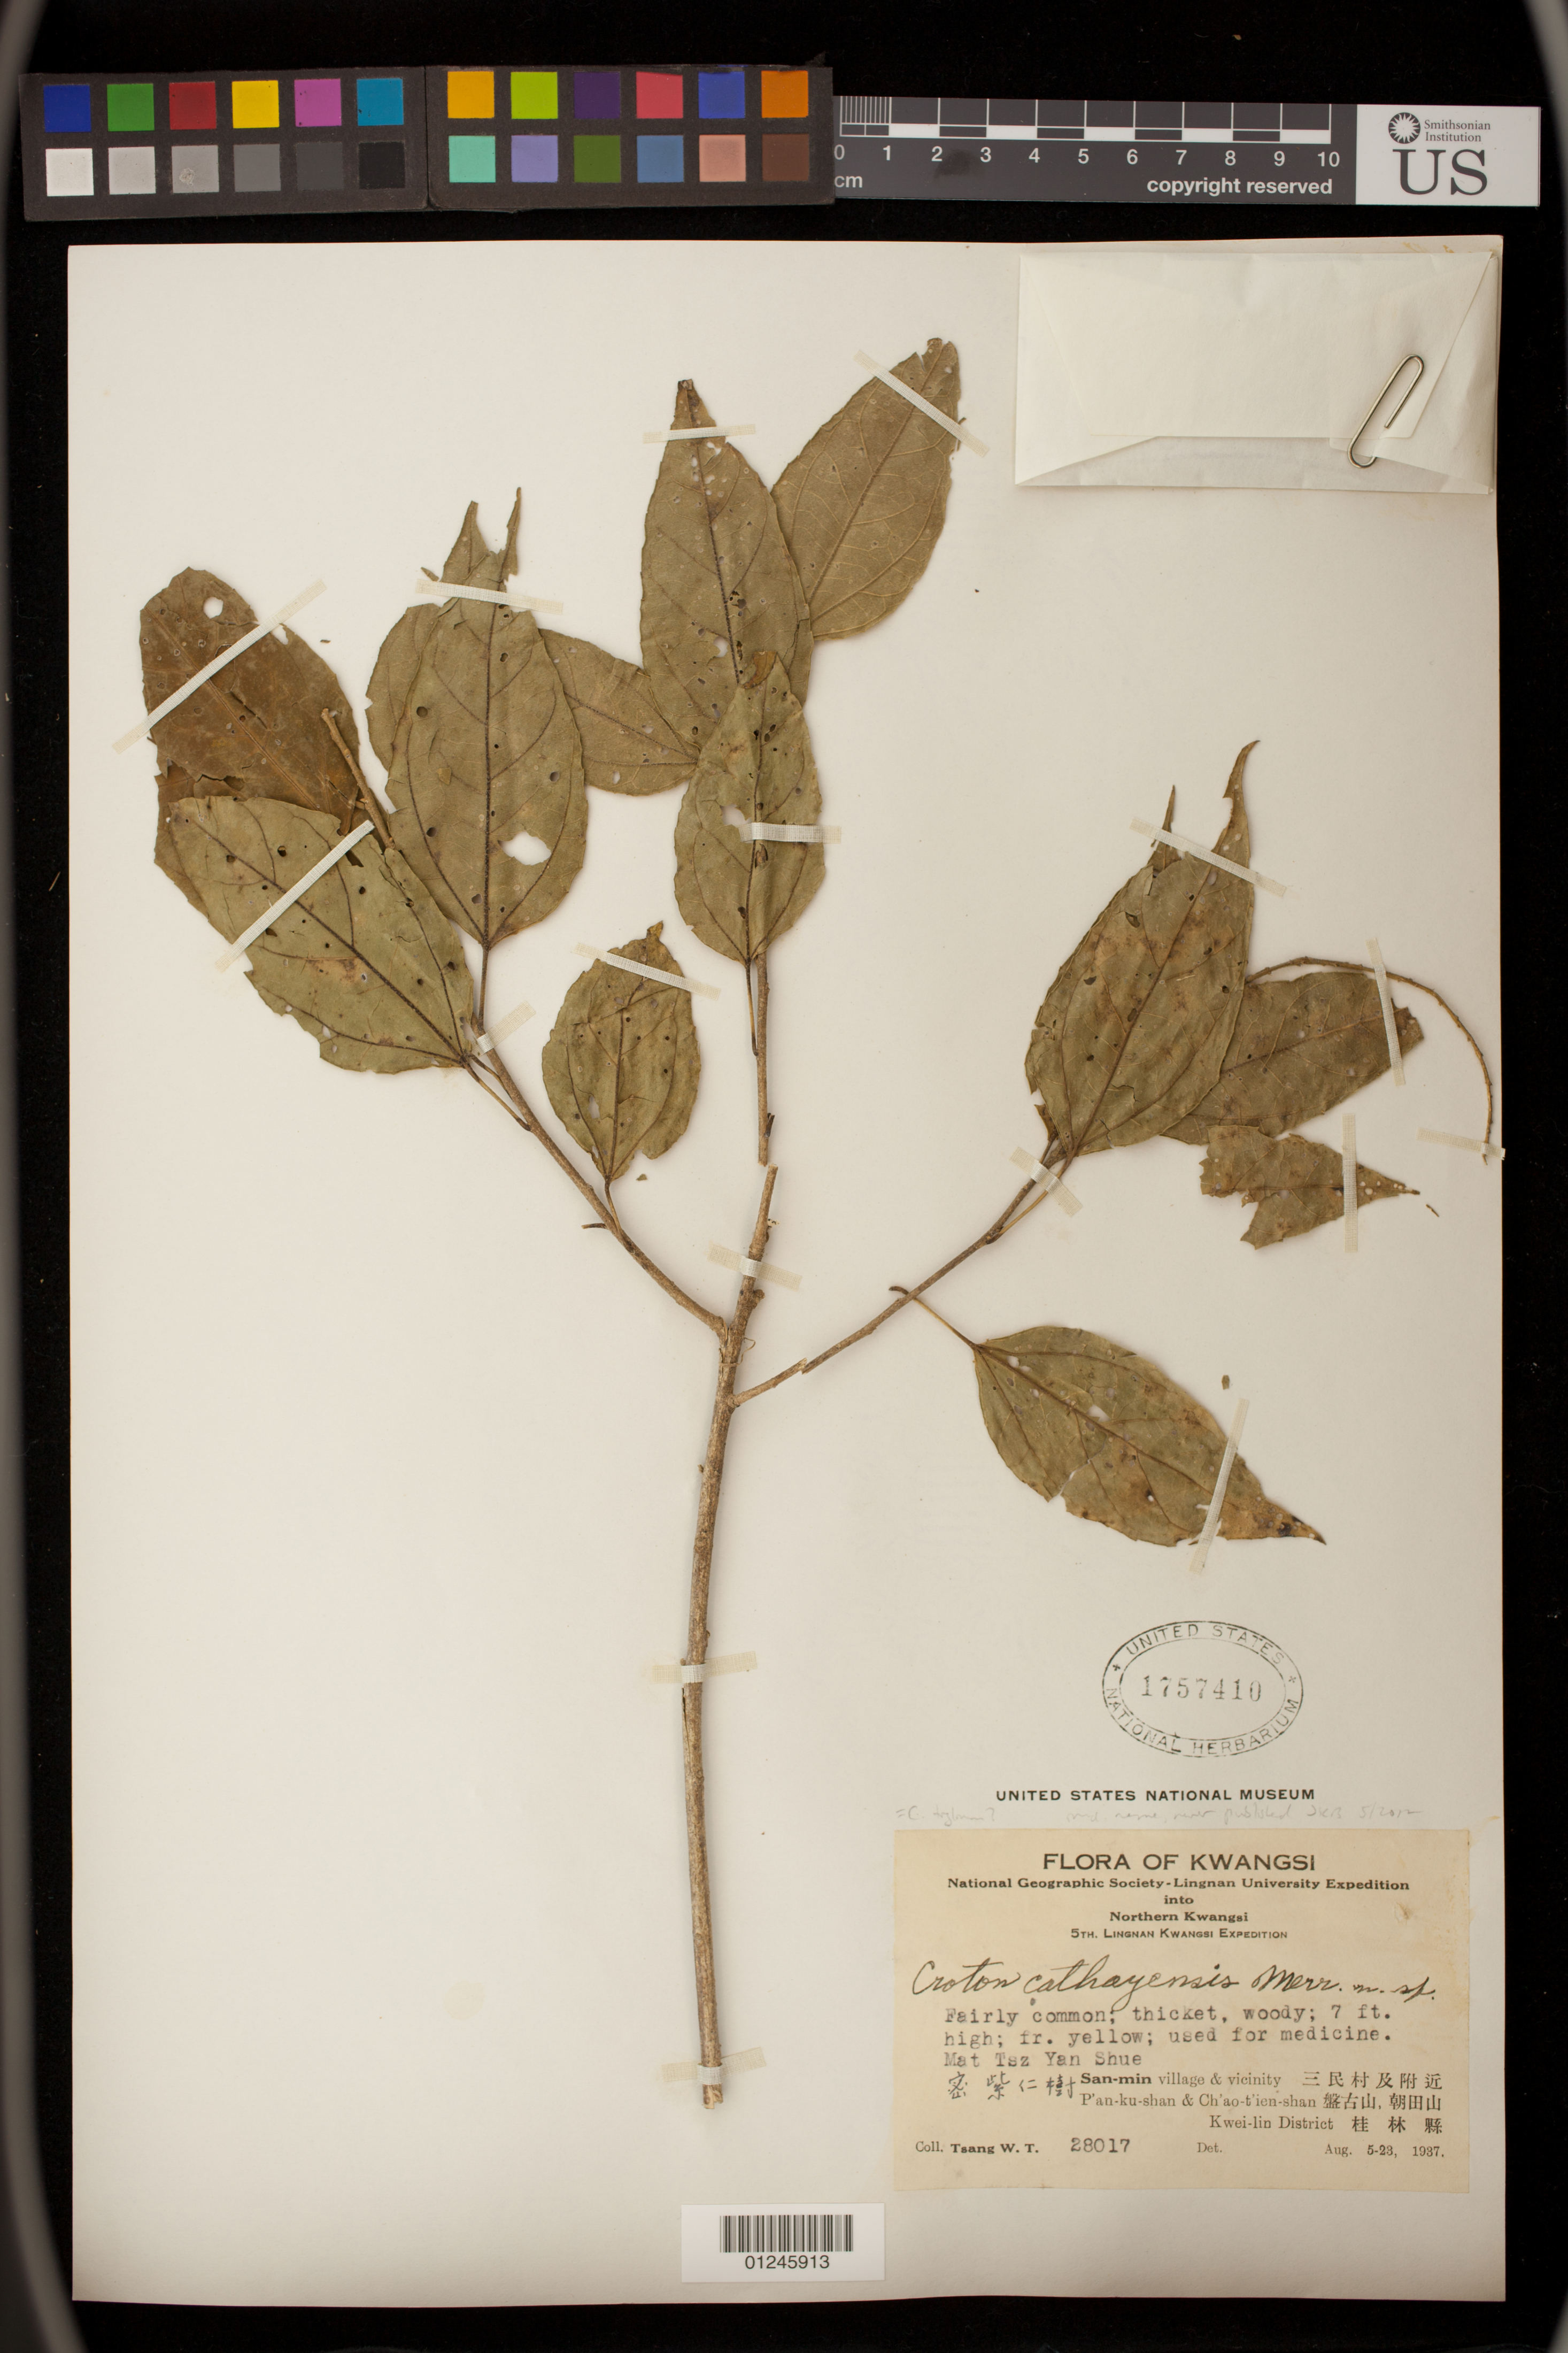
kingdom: Plantae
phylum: Tracheophyta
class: Magnoliopsida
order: Malpighiales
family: Euphorbiaceae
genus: Croton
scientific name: Croton cathayensis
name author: Müll. Arg.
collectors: W. T. Tsang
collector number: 28017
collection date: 1937-08-05/1937-08-23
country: China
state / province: Guangxi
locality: San-min village & vicinity.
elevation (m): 2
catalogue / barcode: US 1757410